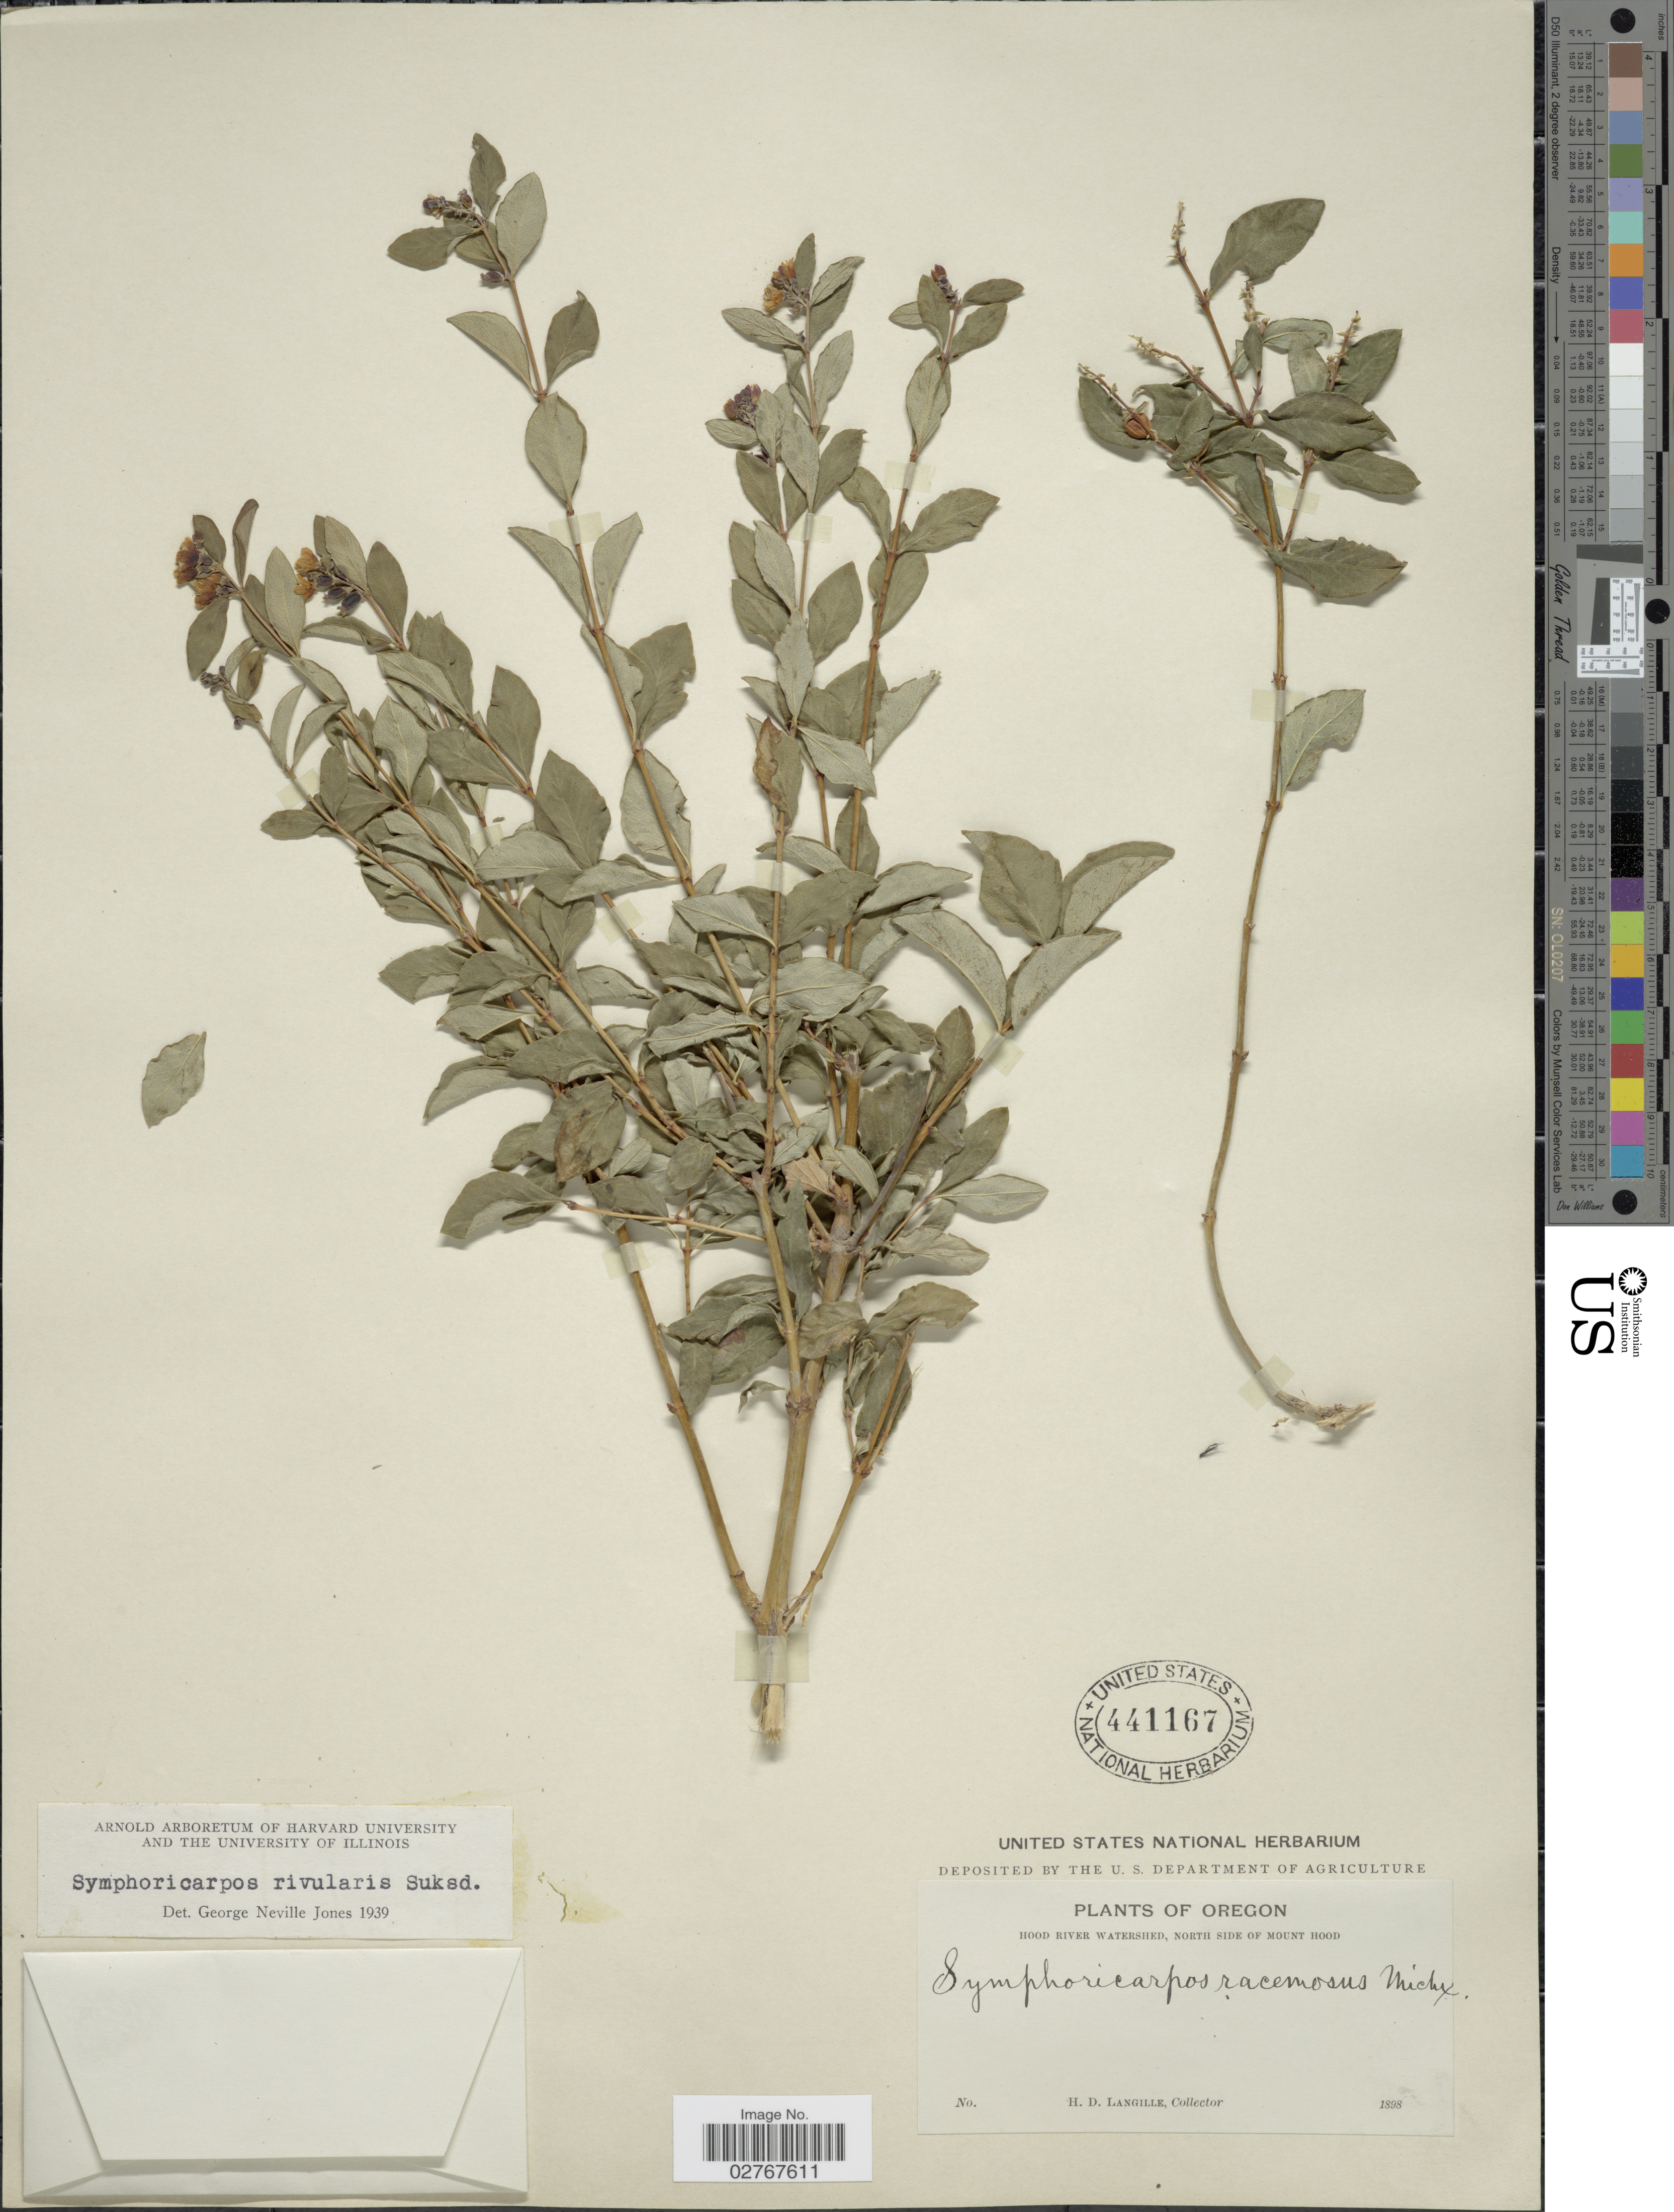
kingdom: Plantae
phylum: Tracheophyta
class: Magnoliopsida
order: Dipsacales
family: Caprifoliaceae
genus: Symphoricarpos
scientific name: Symphoricarpos rivularis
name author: Suksd.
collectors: H. Langille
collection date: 1898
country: United States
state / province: Oregon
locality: Hood River watershed, north side of Mount Hood.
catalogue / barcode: US 441167